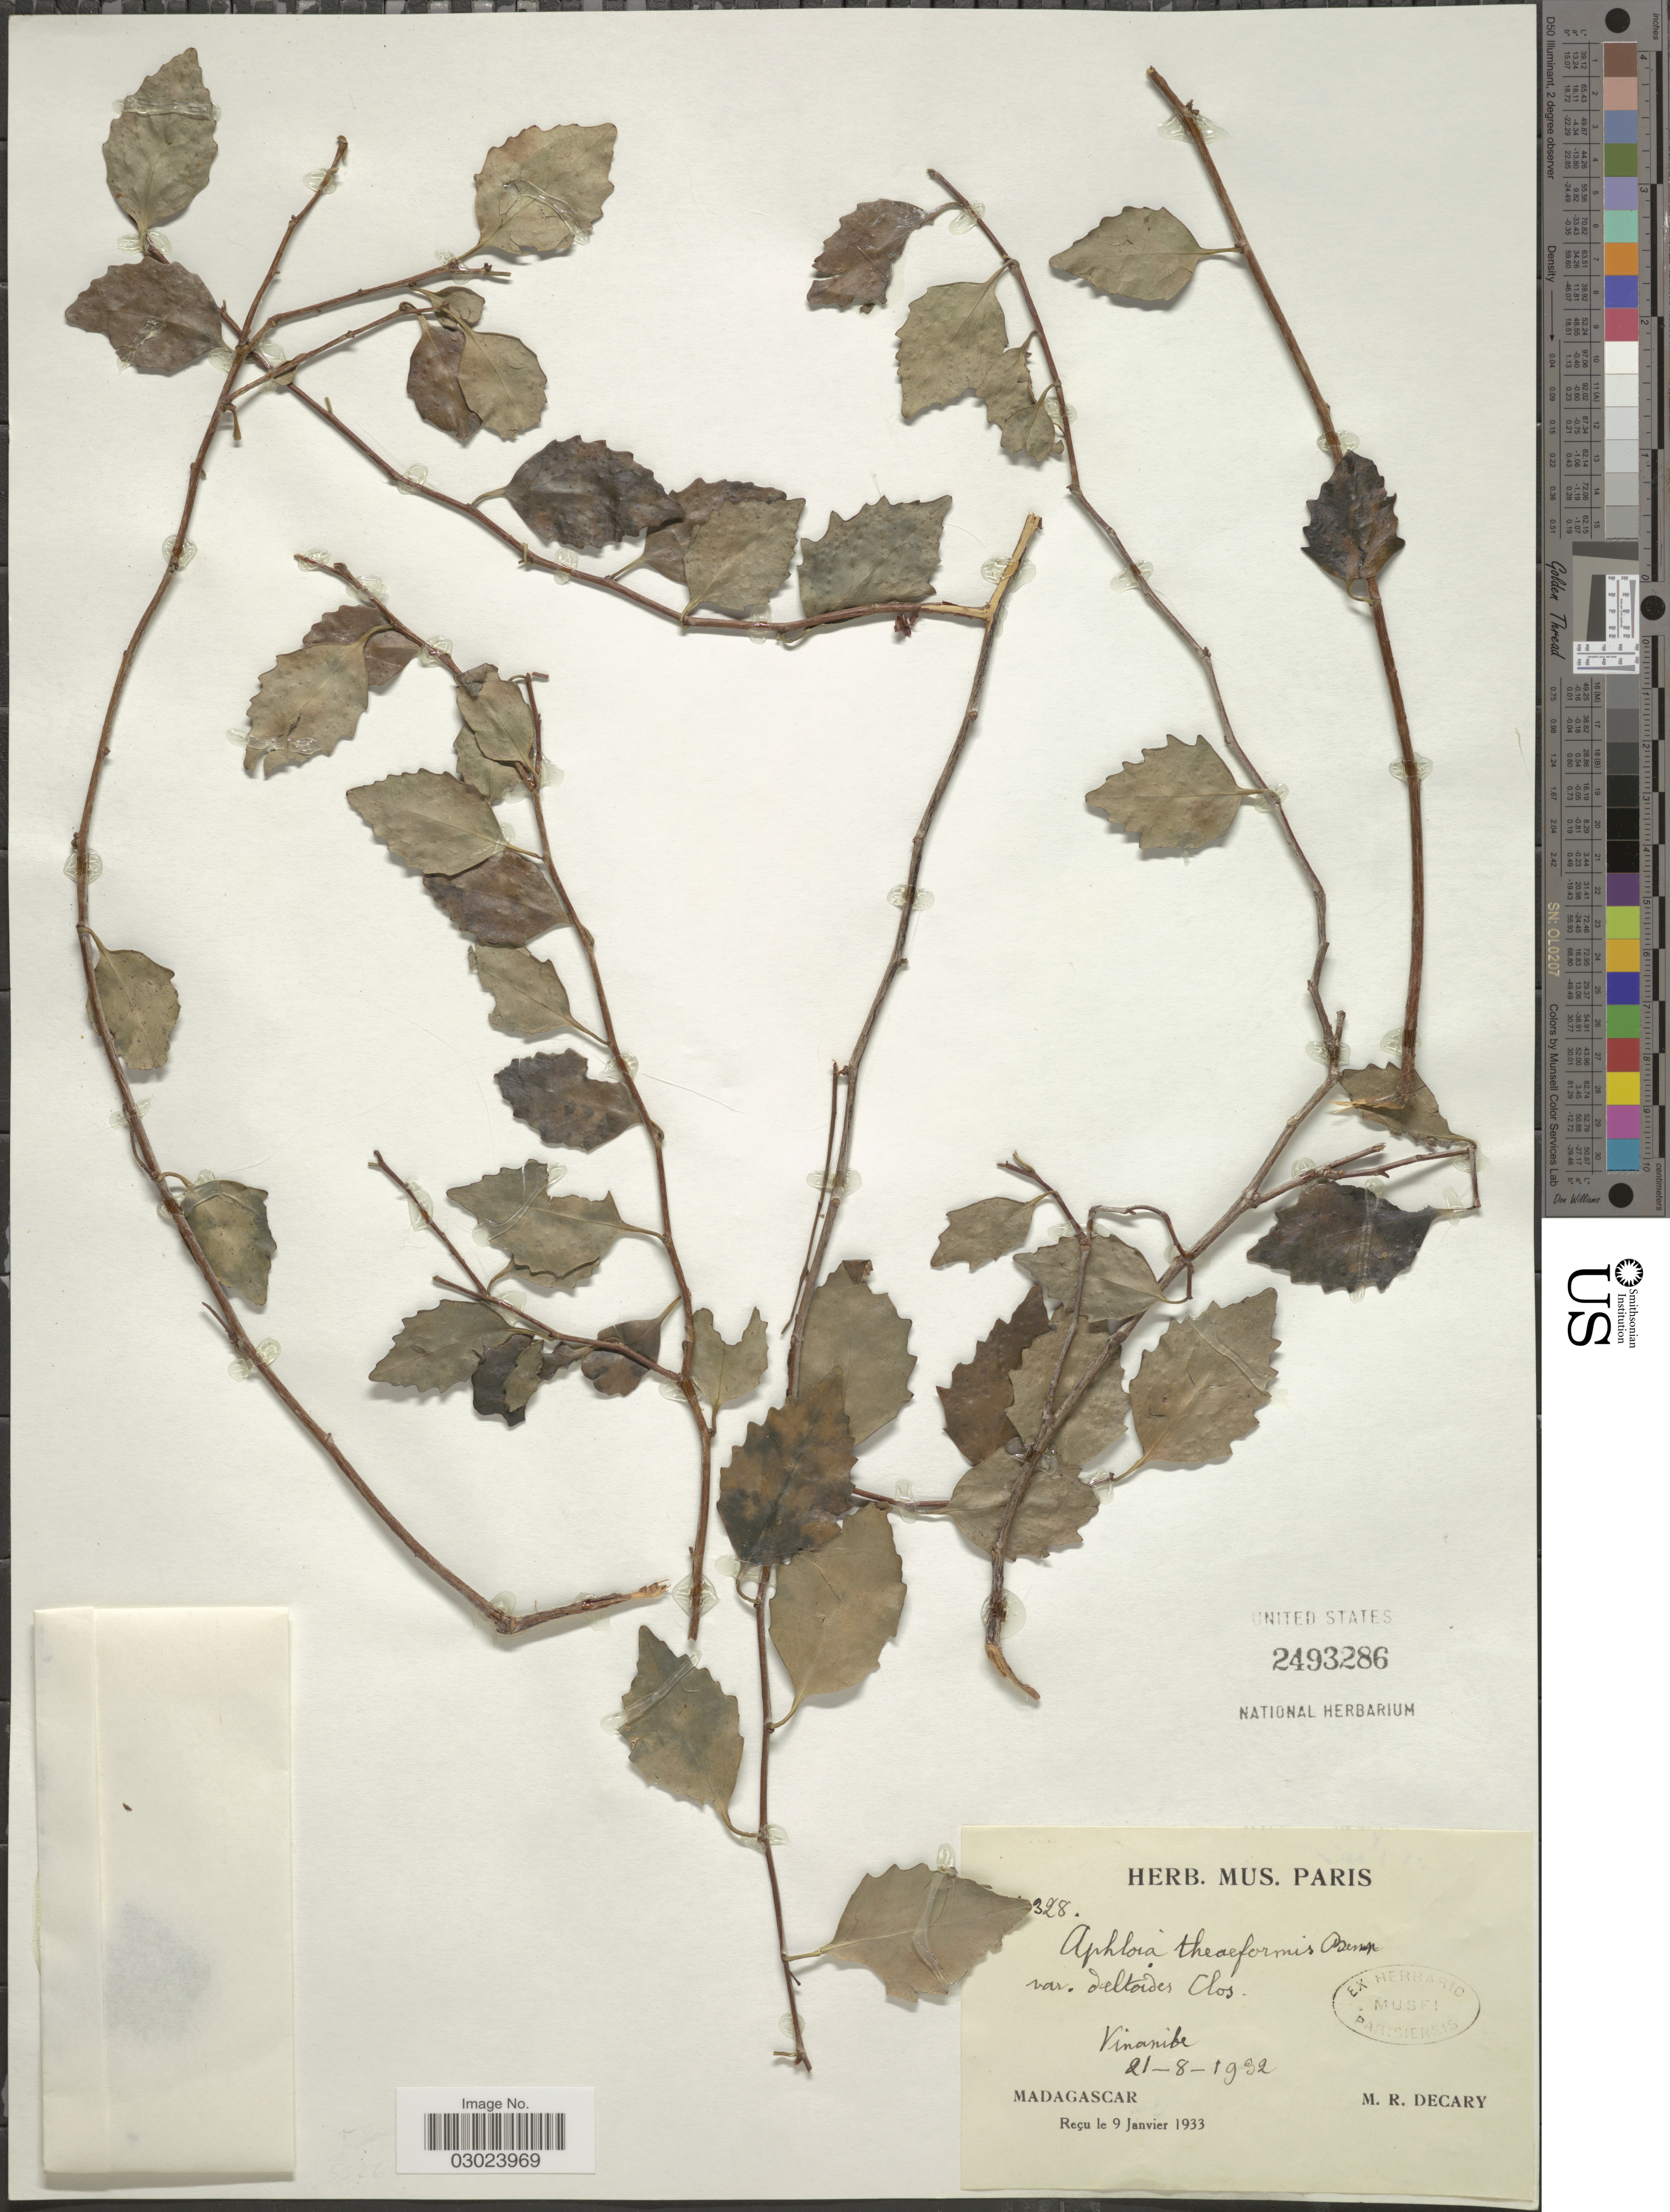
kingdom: Plantae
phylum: Tracheophyta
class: Magnoliopsida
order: Crossosomatales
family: Aphloiaceae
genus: Aphloia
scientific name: Aphloia theiformis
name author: (Vahl) Benn.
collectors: R. Decary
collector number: !328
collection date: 1932-08-21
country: Madagascar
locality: Vinanibe.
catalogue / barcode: US 2493286